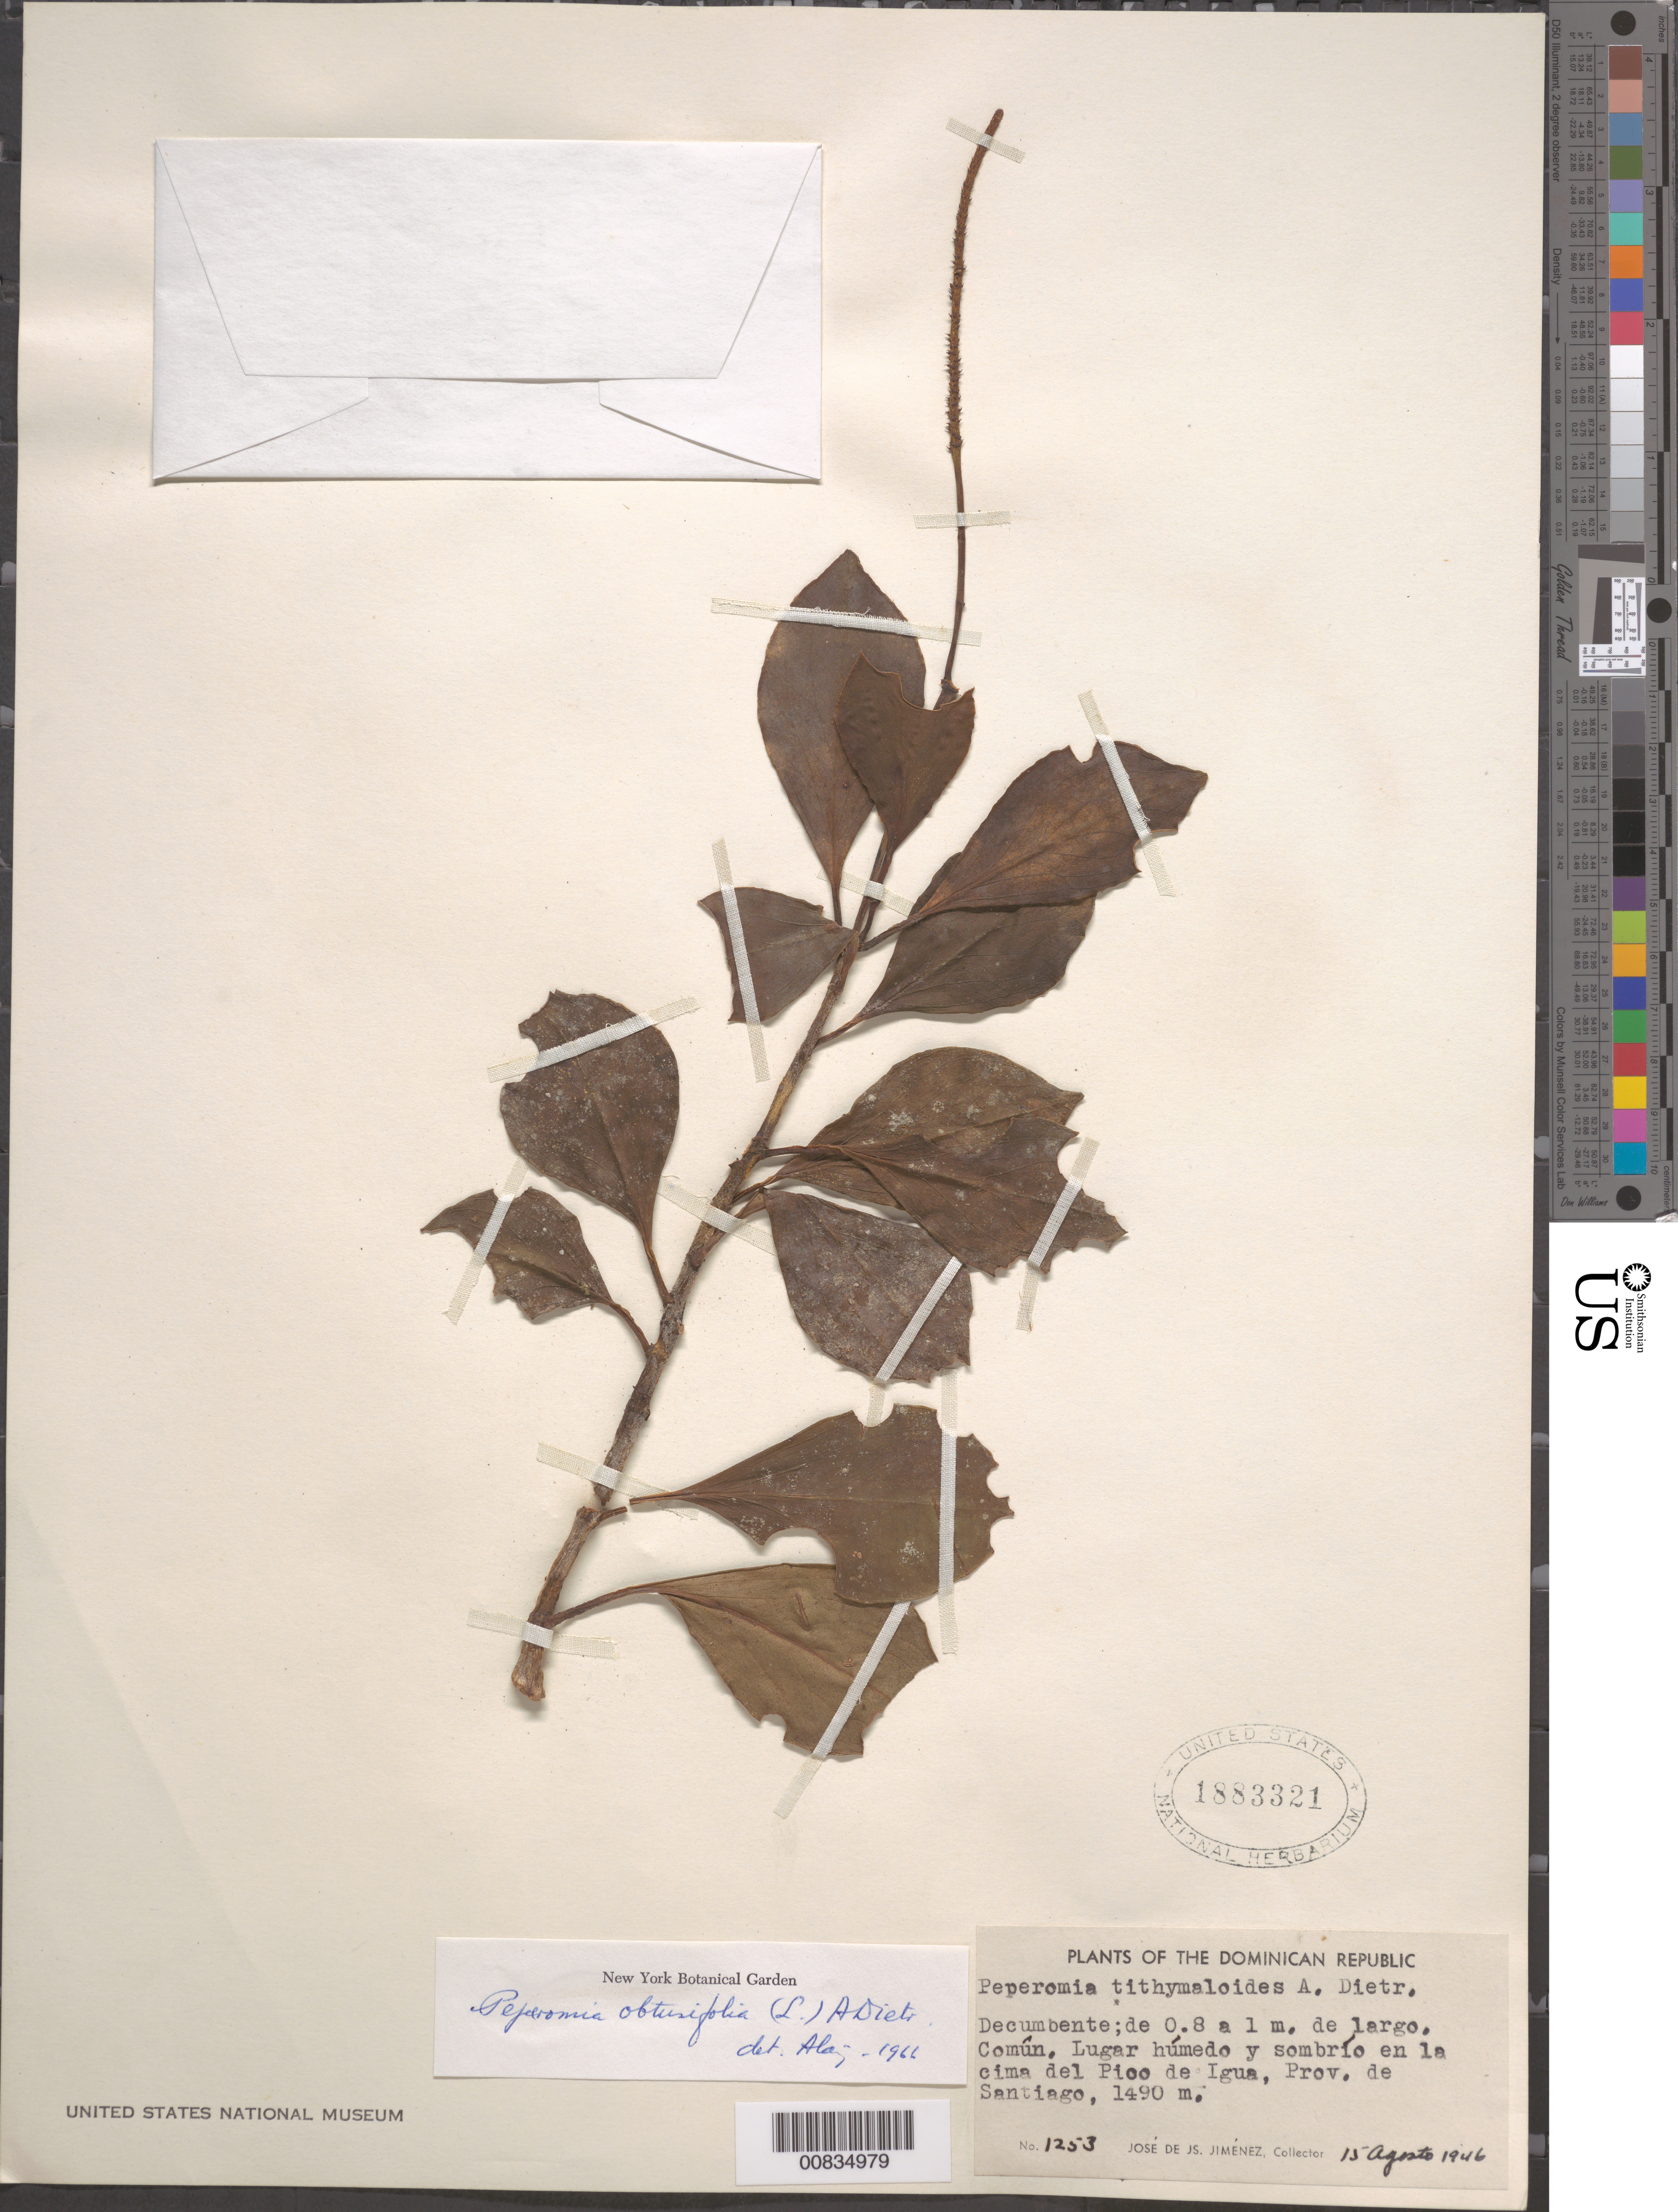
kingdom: Plantae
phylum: Tracheophyta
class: Magnoliopsida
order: Piperales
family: Piperaceae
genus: Peperomia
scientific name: Peperomia obtusifolia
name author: (L.) A. Dietr.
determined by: Liogier, Alain H.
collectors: J. J. Jiménez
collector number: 1253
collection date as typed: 15 Aug 1946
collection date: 1946-08-15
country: Dominican Republic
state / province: Santiago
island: Hispaniola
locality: Cima del Pico de Igua.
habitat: Lugar húmedo y sombrío.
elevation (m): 1490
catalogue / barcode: US 1883321